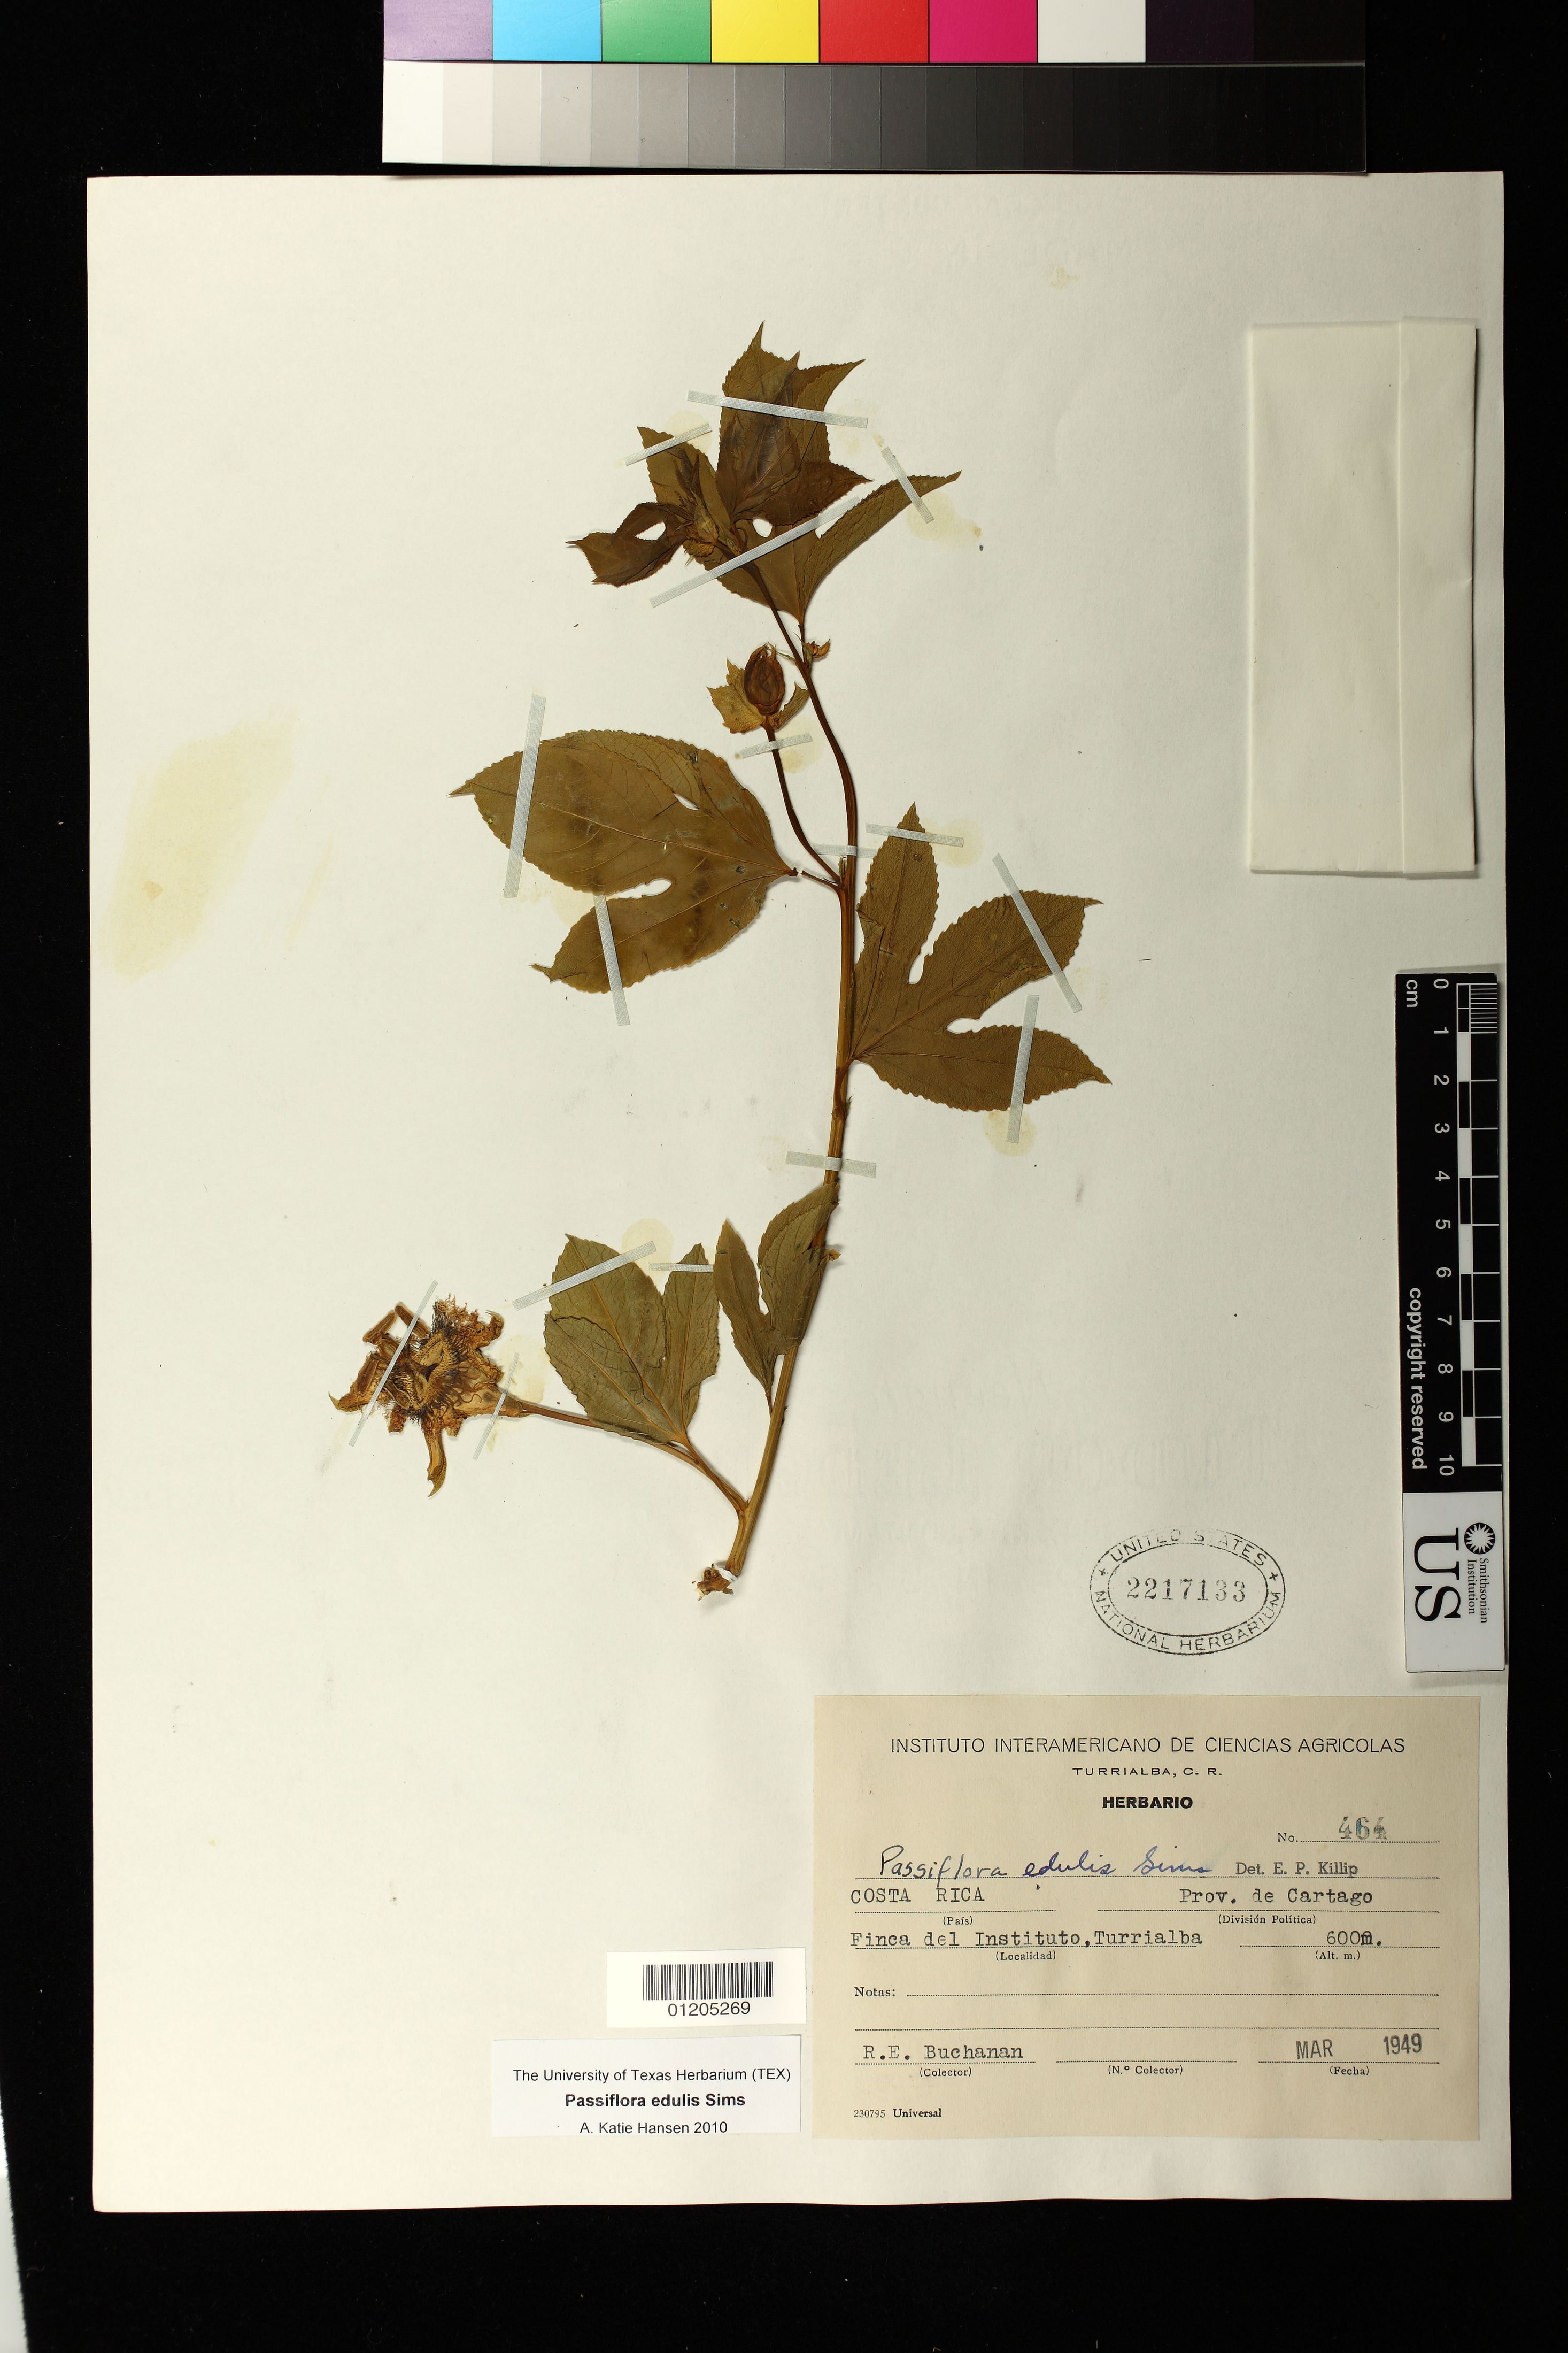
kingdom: Plantae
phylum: Tracheophyta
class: Magnoliopsida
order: Malpighiales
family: Passifloraceae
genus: Passiflora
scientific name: Passiflora edulis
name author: Sims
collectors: R. Buchanan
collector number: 464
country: Costa Rica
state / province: Cartago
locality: Finca del Instituto, Turrialba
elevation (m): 600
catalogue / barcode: US 2217133